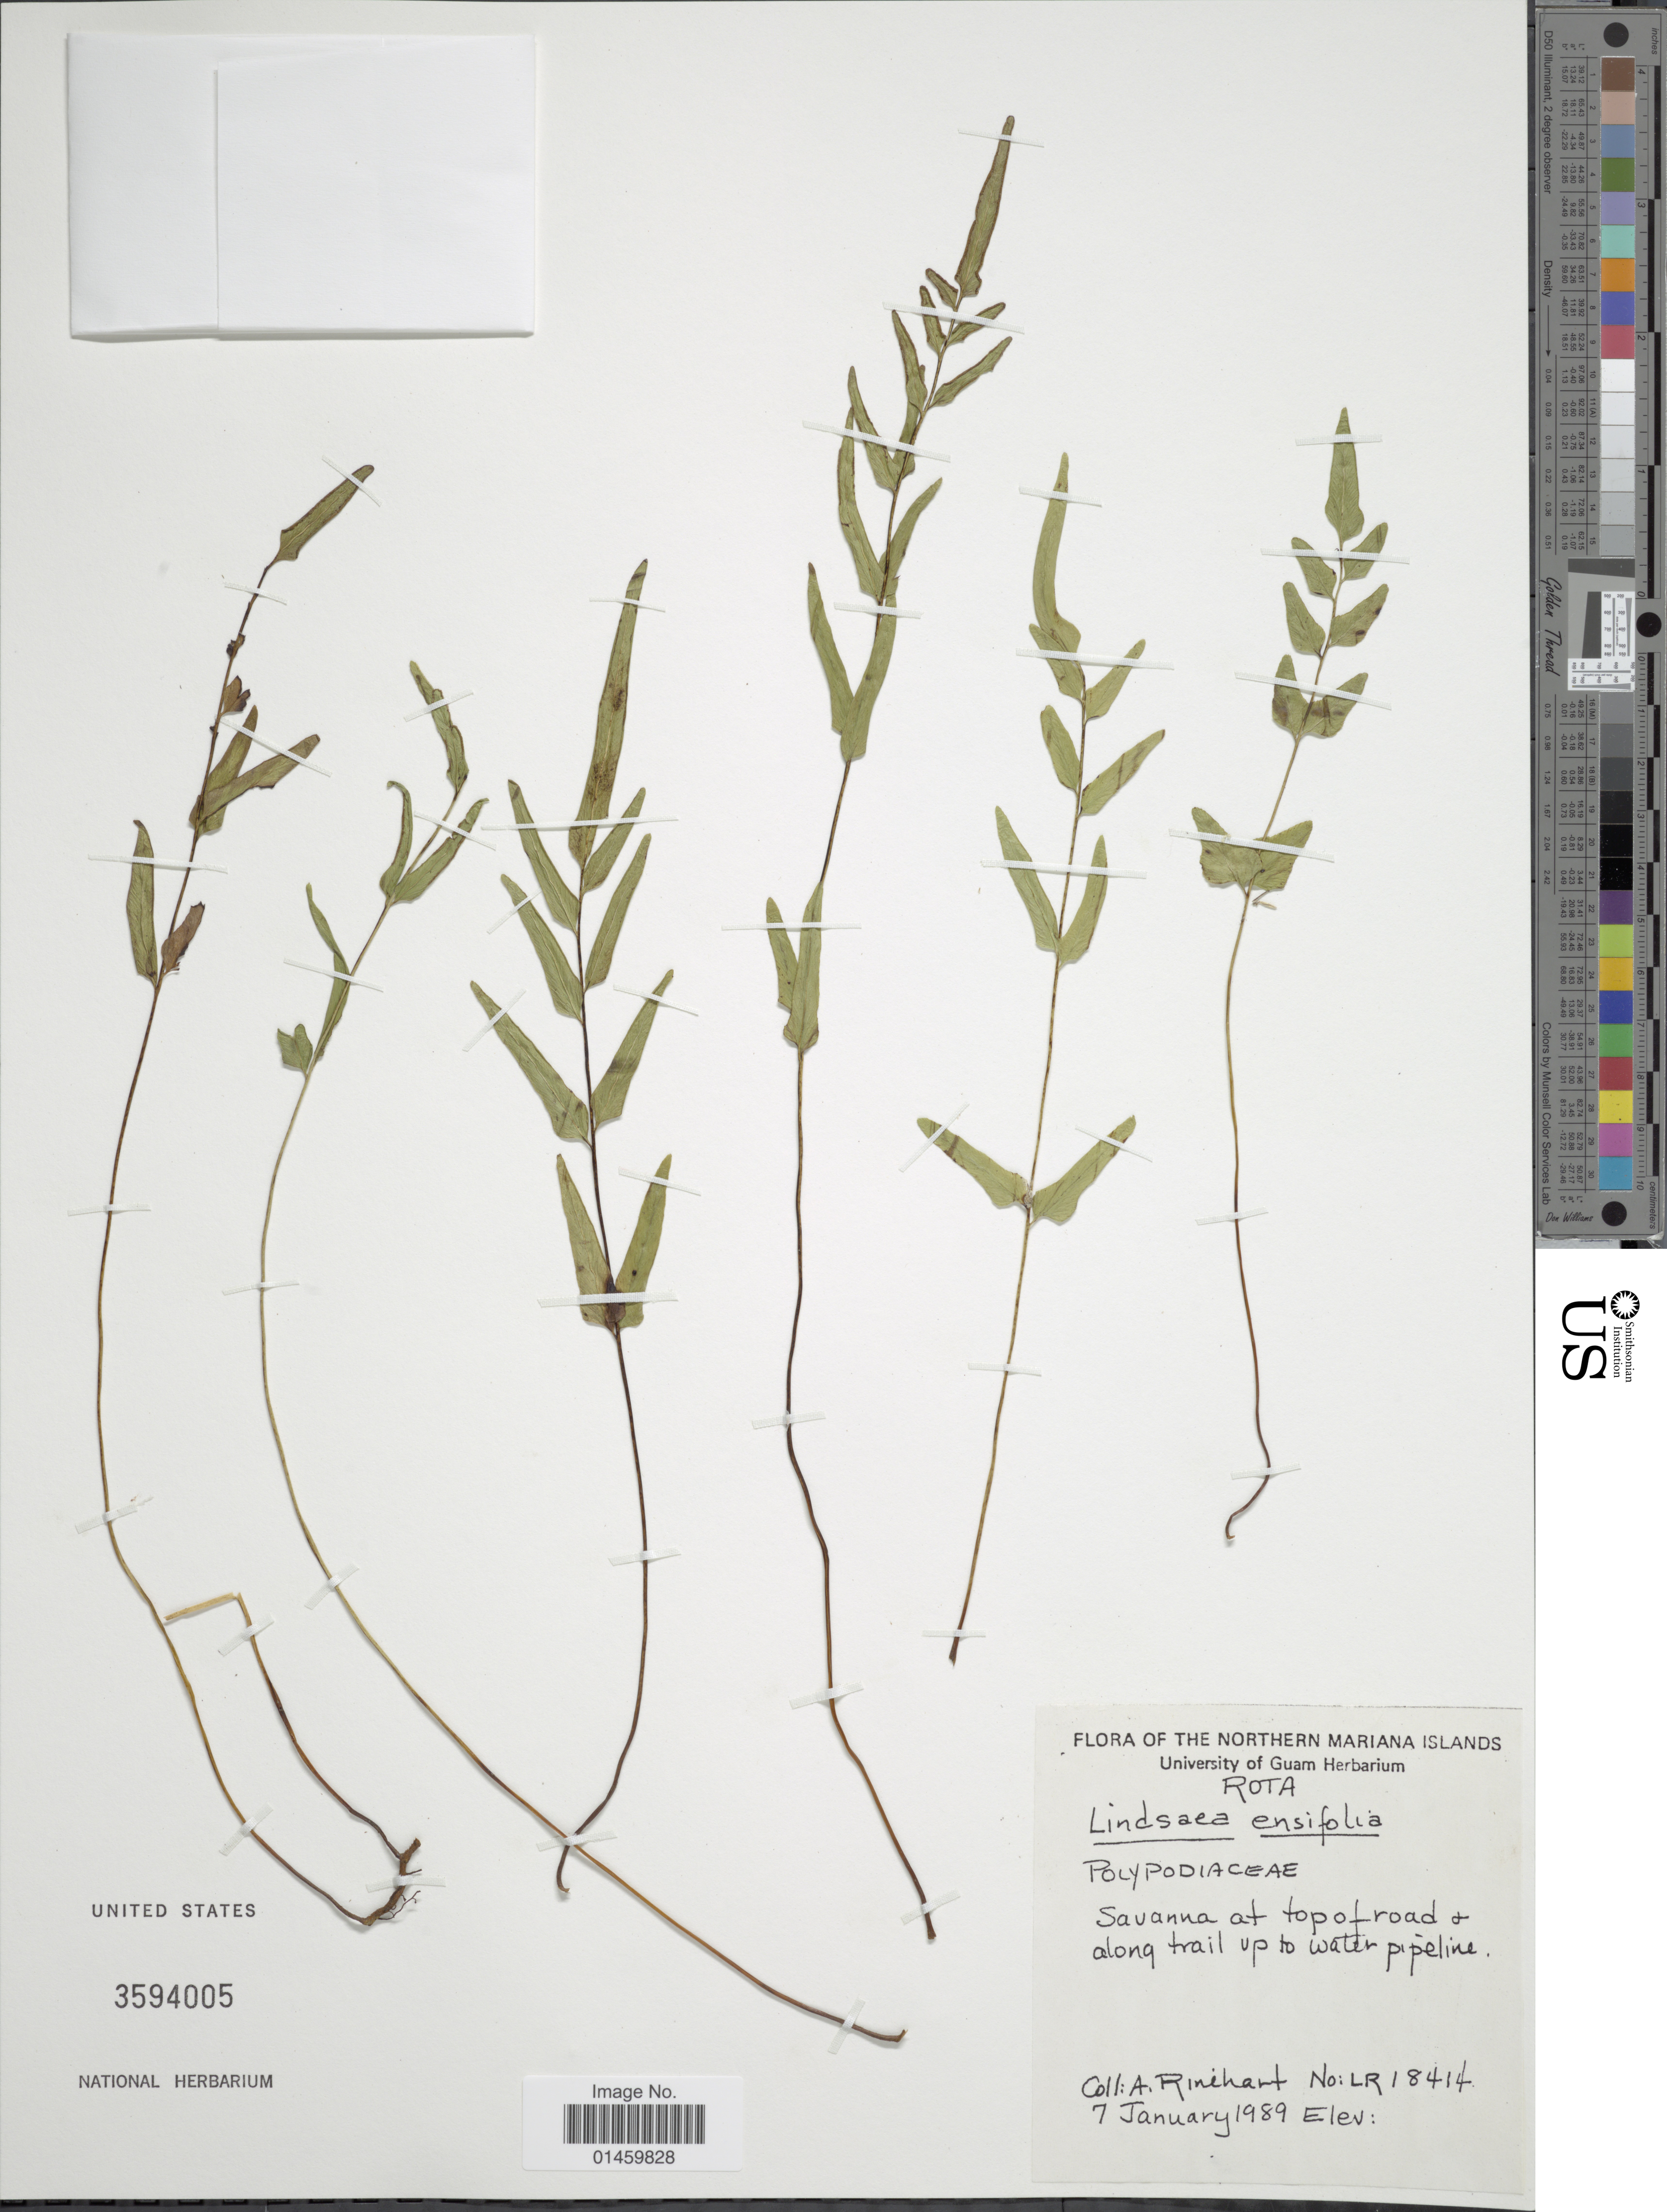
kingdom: Plantae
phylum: Tracheophyta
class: Polypodiopsida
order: Polypodiales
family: Lindsaeaceae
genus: Lindsaea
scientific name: Lindsaea ensifolia subsp. ensifolia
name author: Sw.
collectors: A. Rinehart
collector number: LR18414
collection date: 1989-01-07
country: Northern Mariana Islands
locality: Savanna at top of road & along trail up to water pipeline.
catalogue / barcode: US 3594005